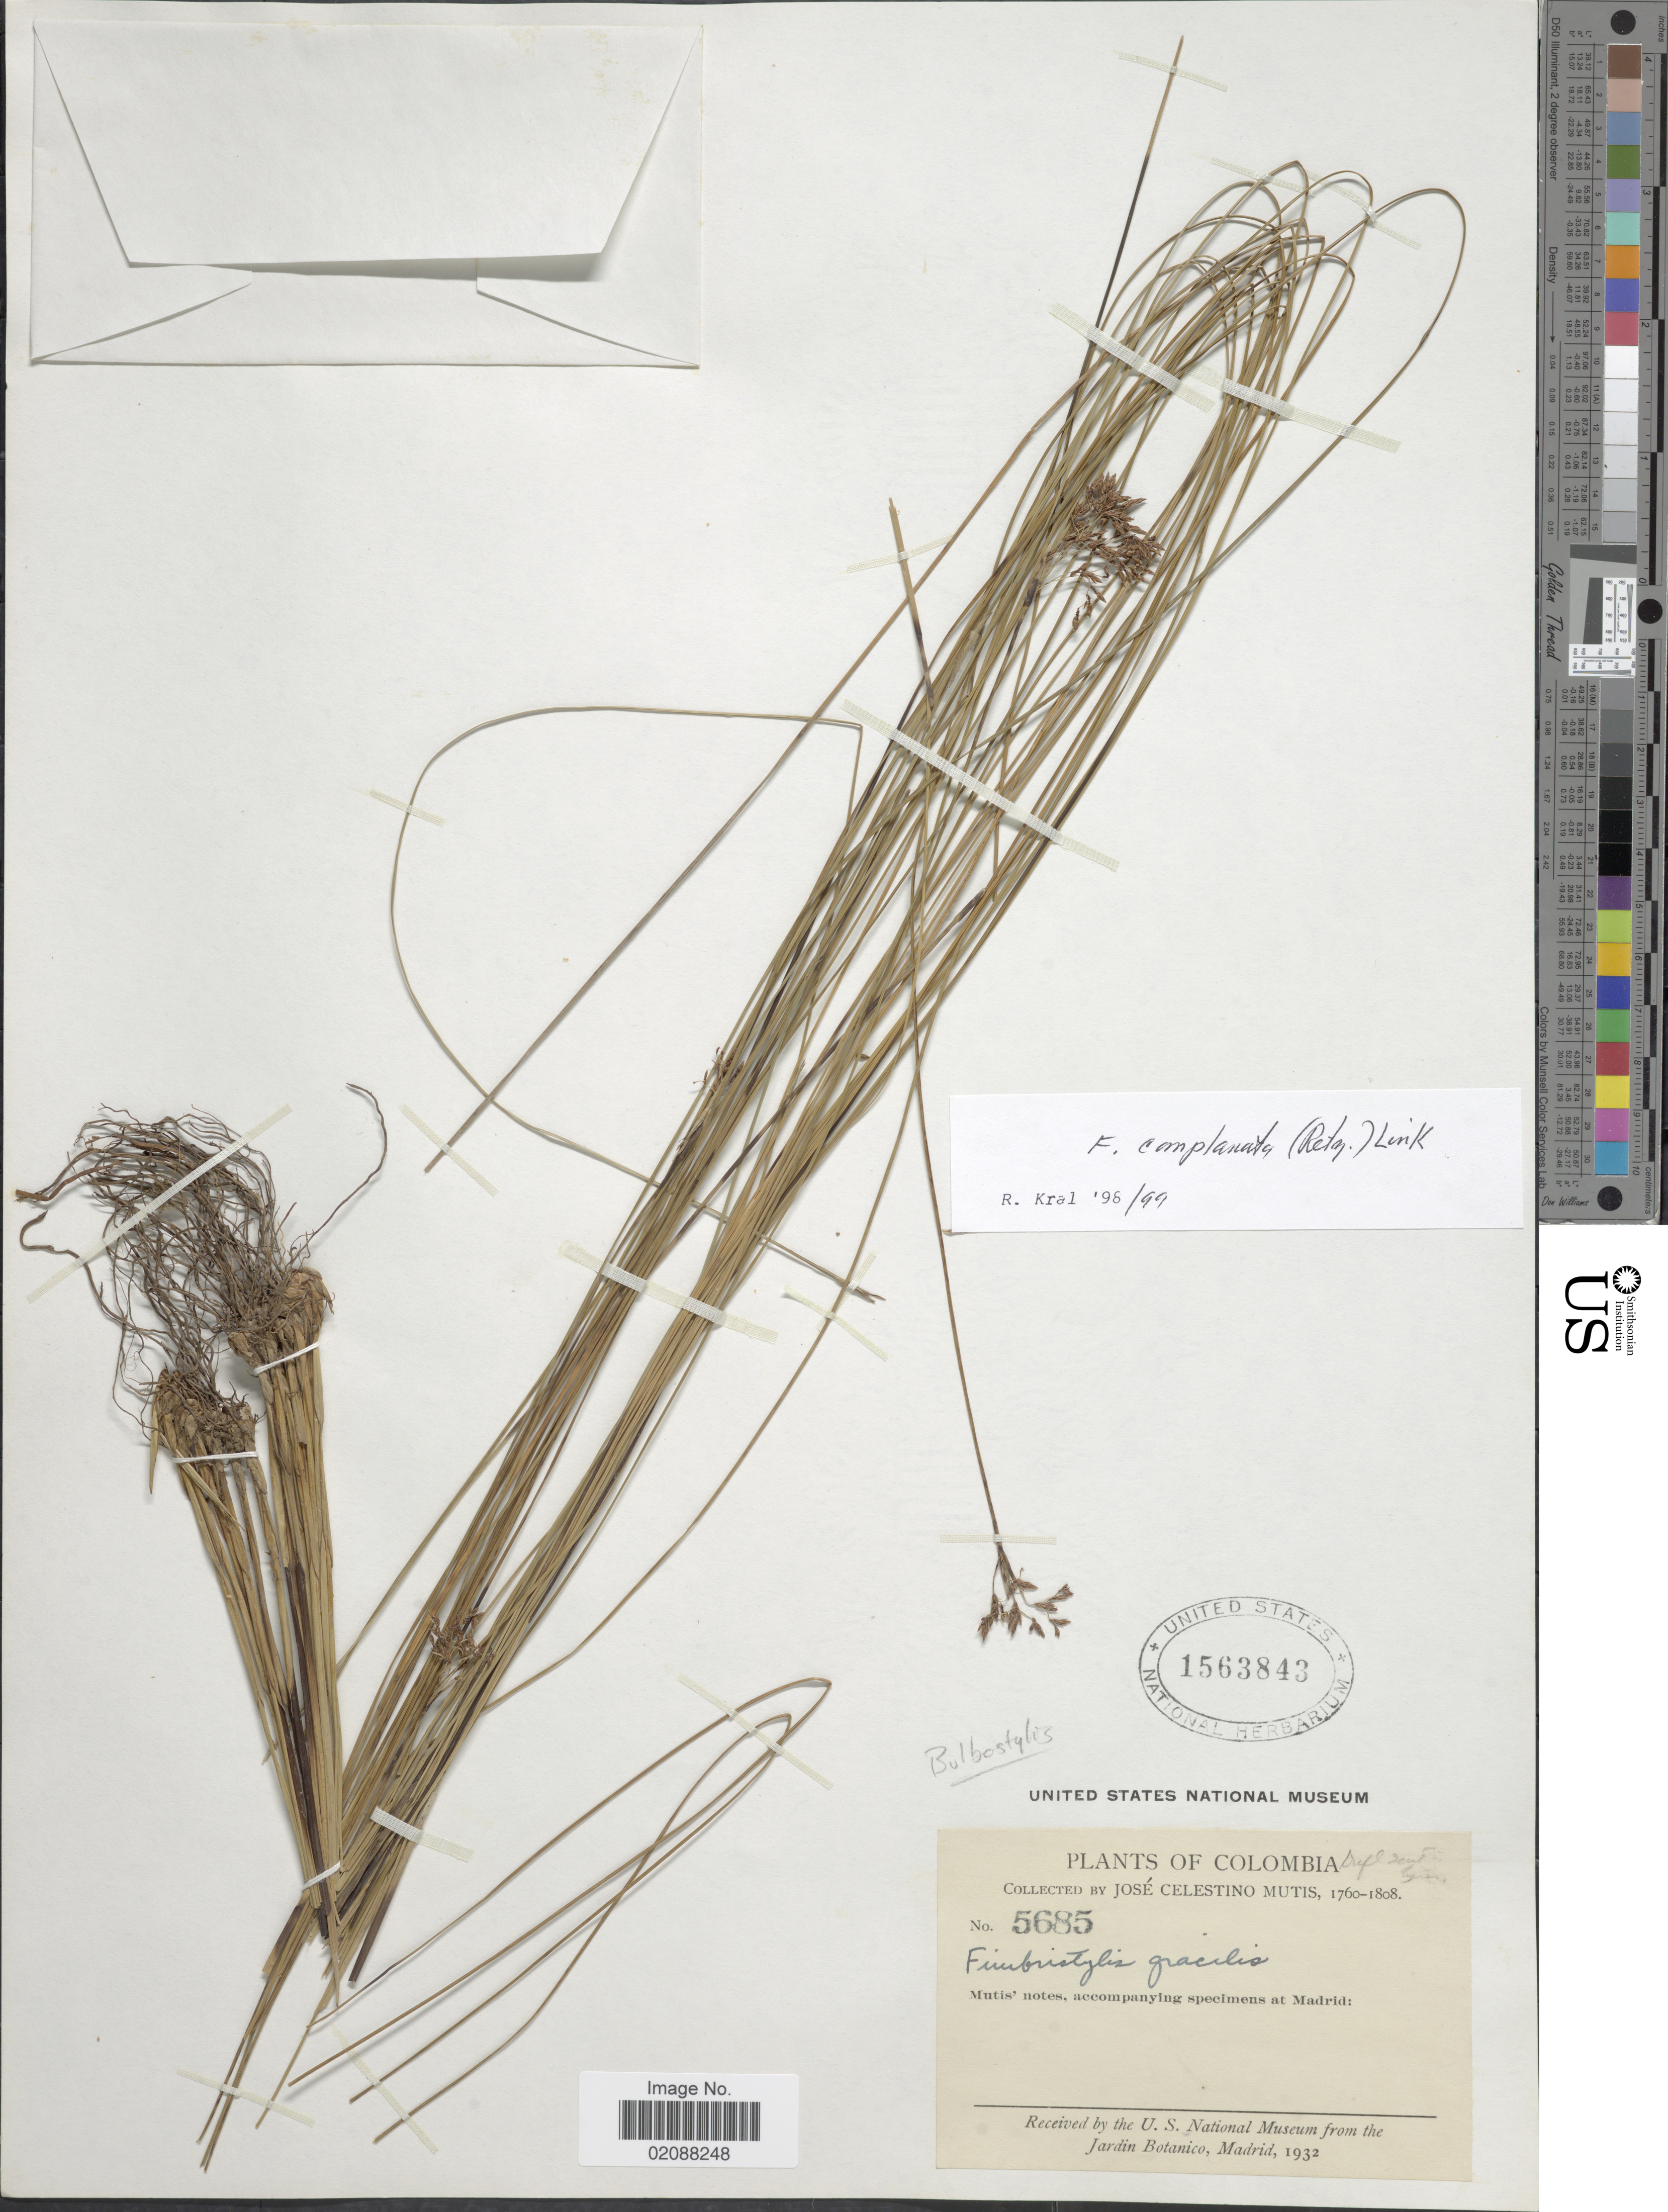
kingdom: Plantae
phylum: Tracheophyta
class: Liliopsida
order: Poales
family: Cyperaceae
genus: Fimbristylis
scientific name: Fimbristylis complanata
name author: (Retz.) Link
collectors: J. C. B. Mutis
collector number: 5685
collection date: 1760/1808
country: Colombia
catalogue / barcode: US 1563843